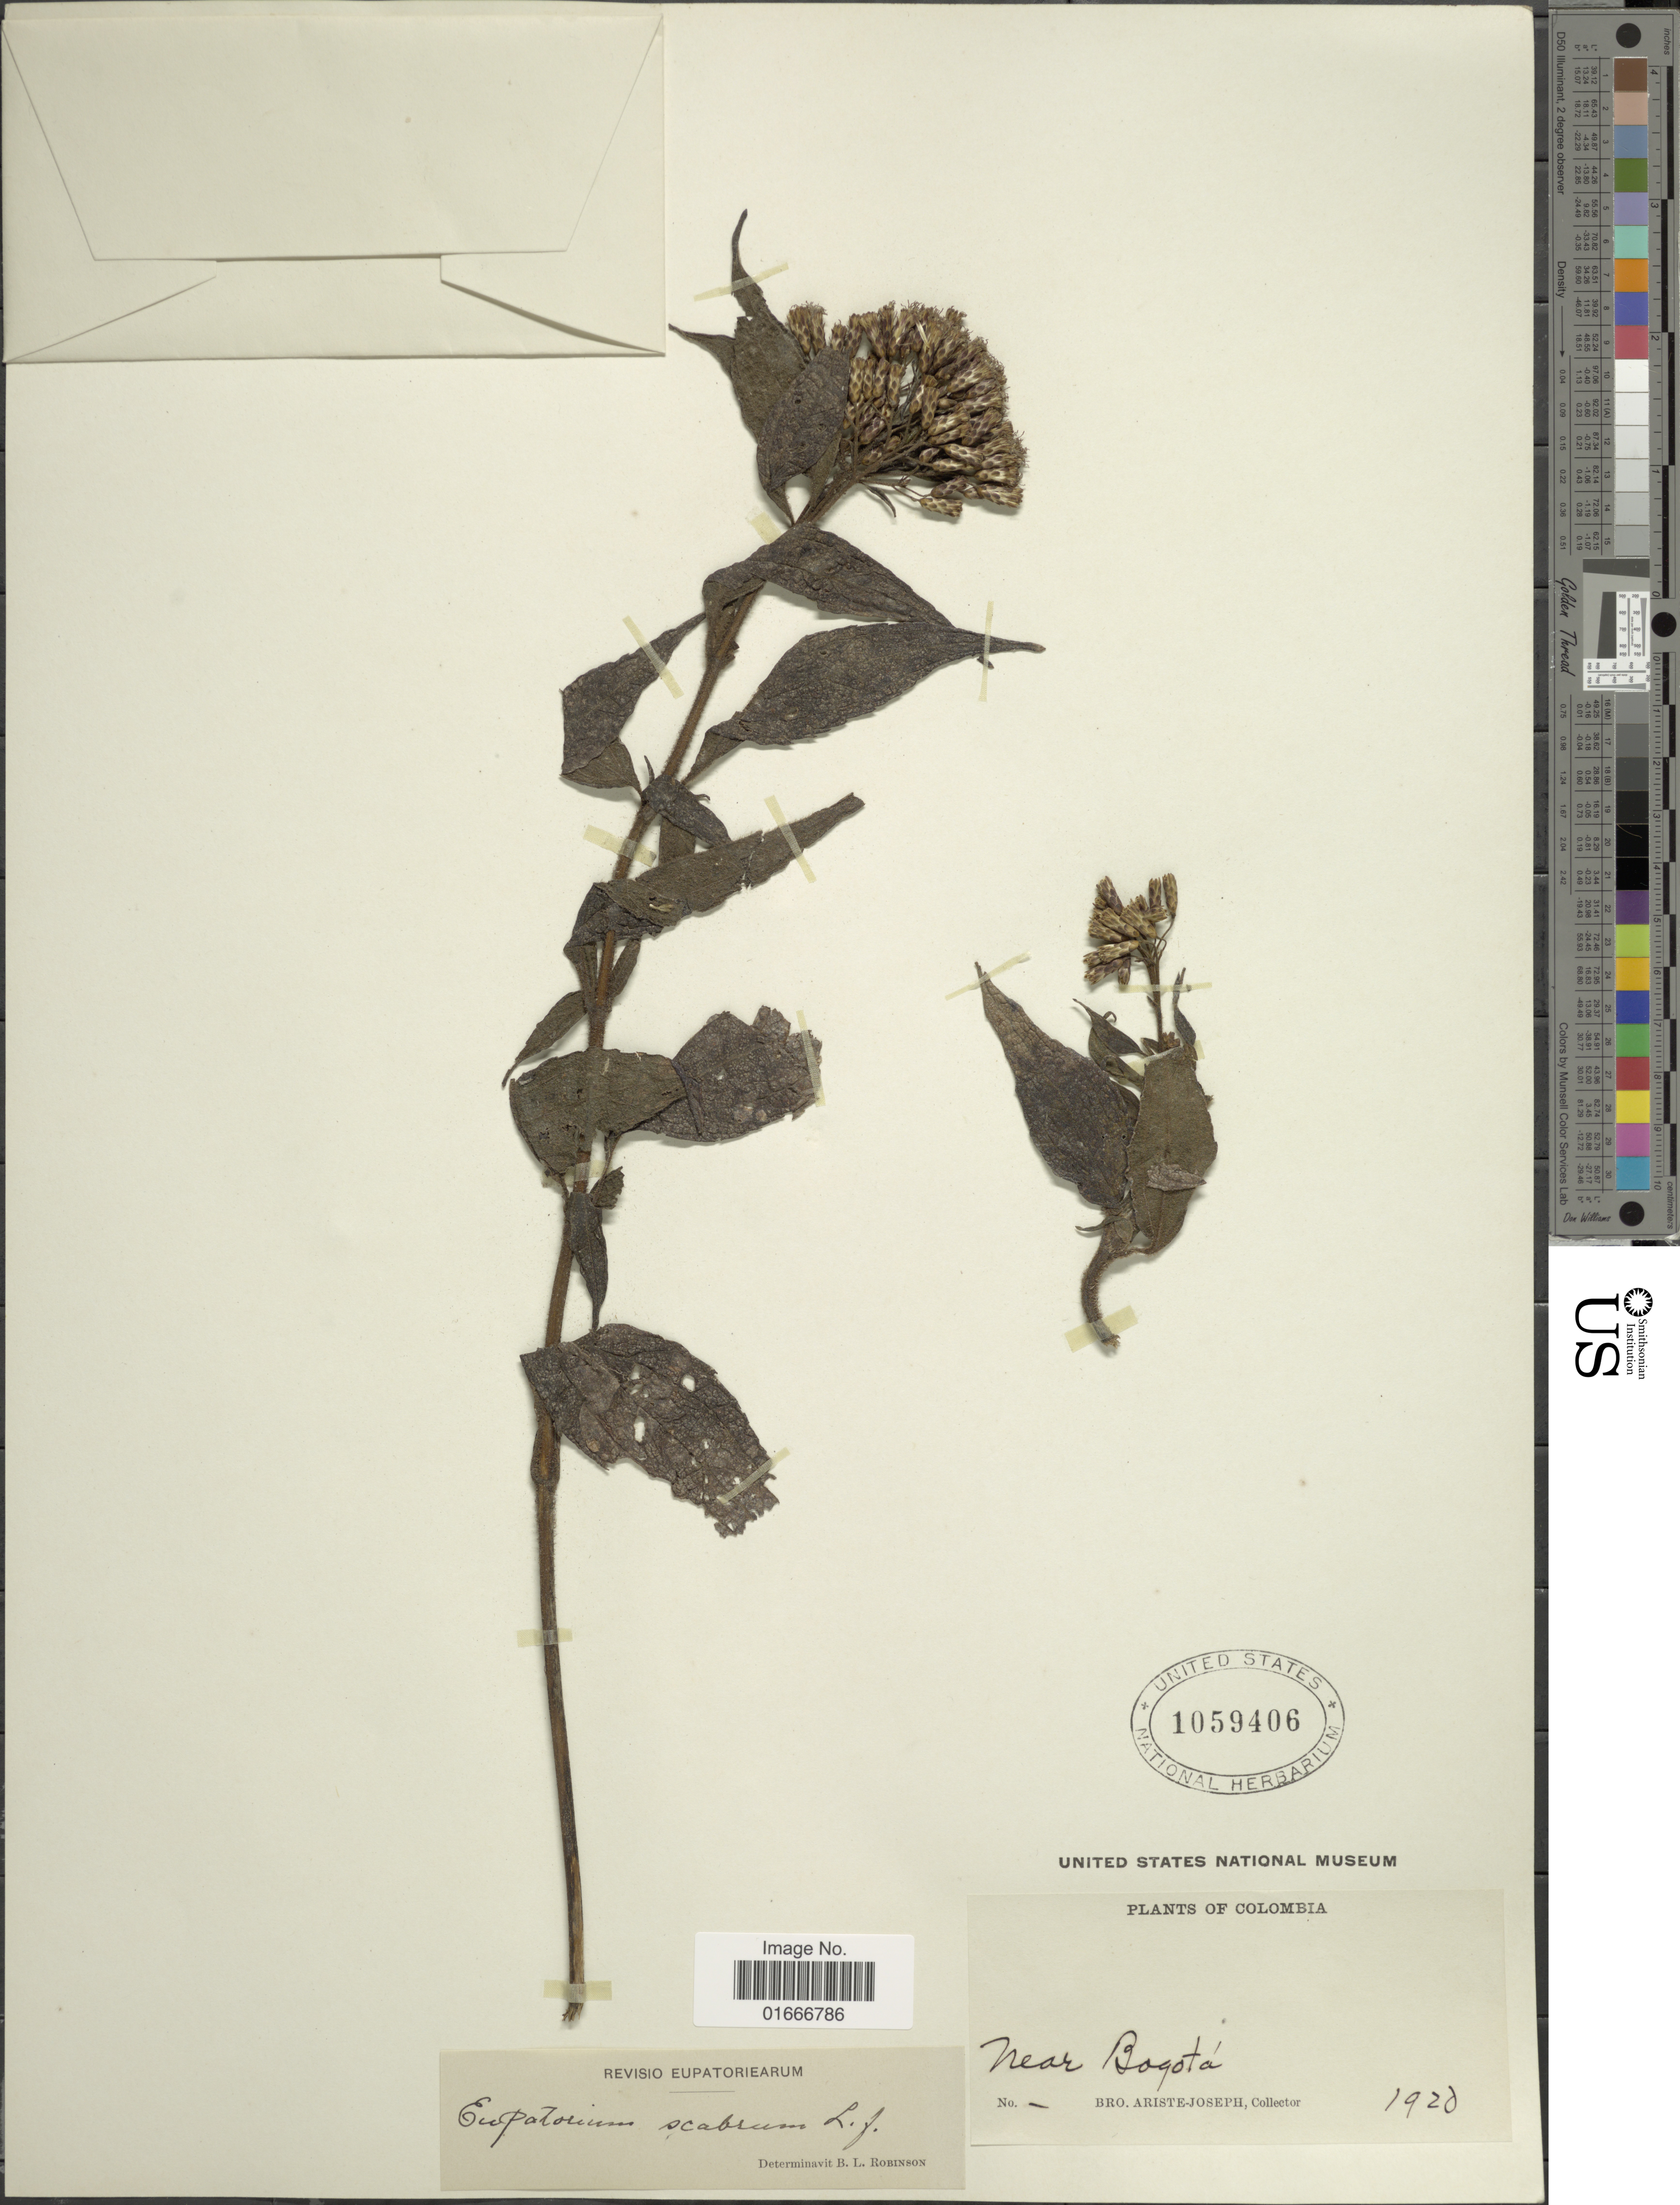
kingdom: Plantae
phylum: Tracheophyta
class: Magnoliopsida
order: Asterales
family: Asteraceae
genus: Chromolaena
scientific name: Chromolaena scabra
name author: (L. f.) R.M. King & H. Rob.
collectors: Bro. Ariste-Joseph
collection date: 1920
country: Colombia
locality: Colombia. Near Bogota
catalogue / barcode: US 1059406